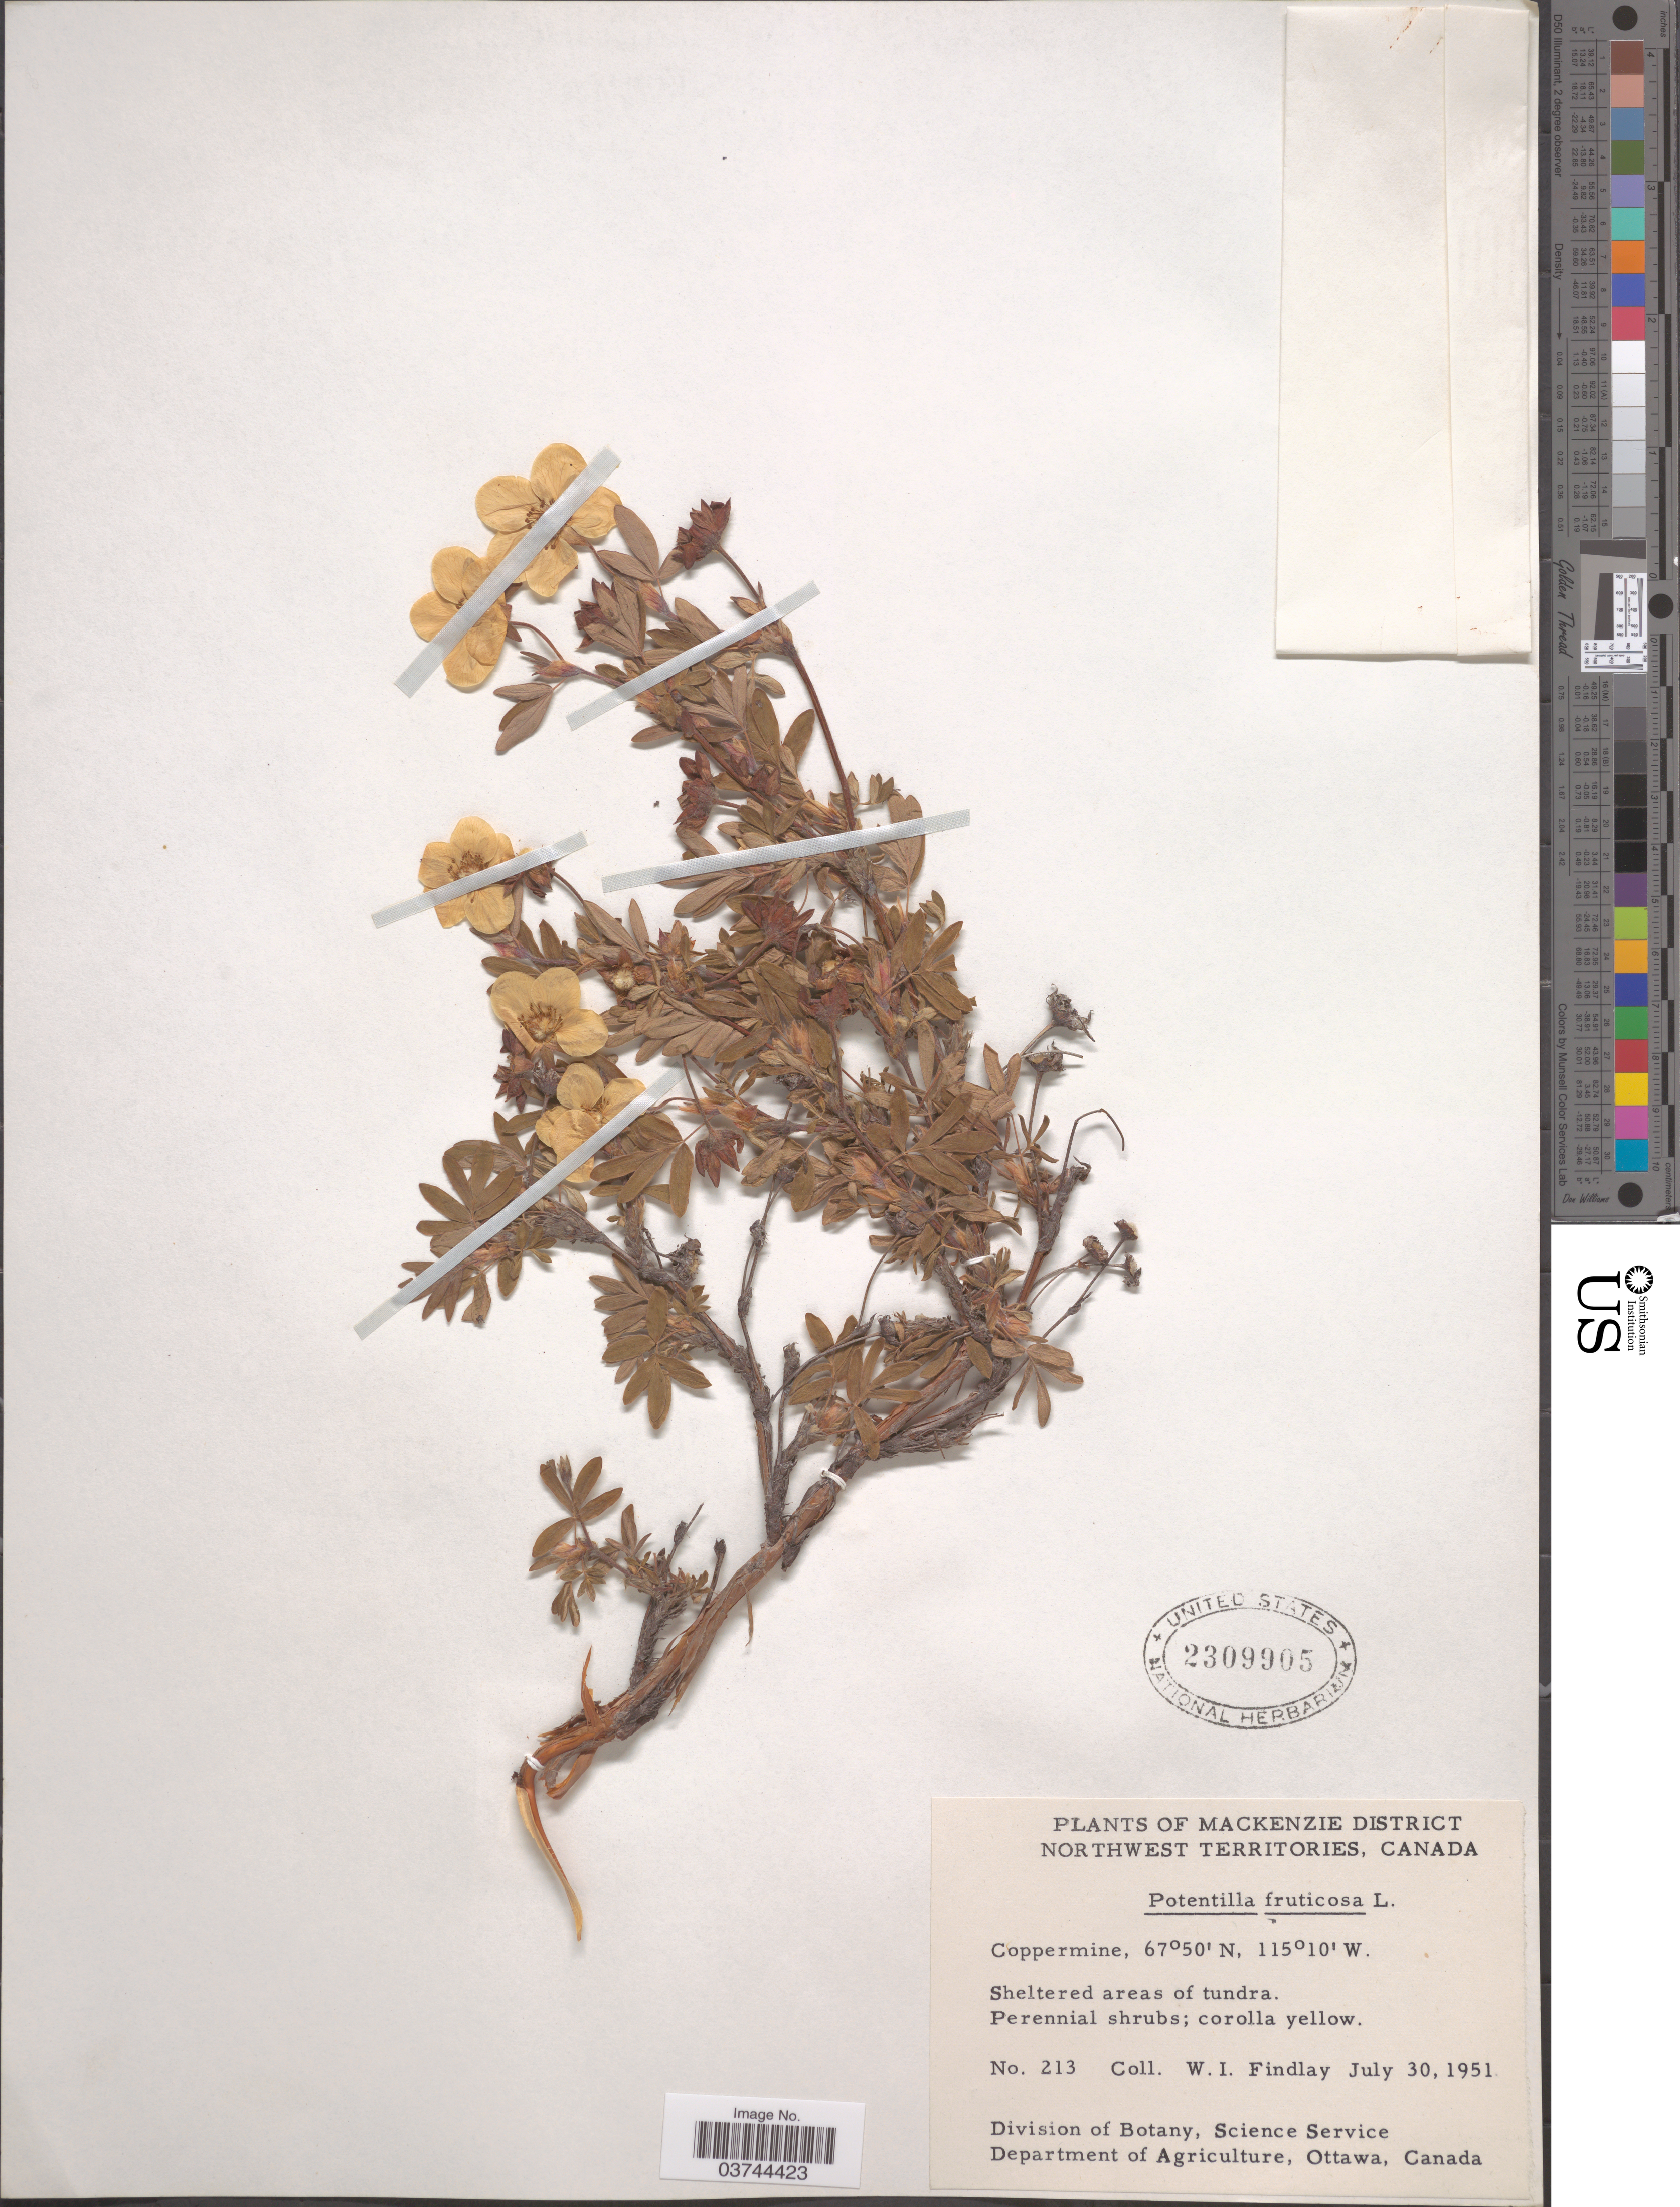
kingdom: Plantae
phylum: Tracheophyta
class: Magnoliopsida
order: Rosales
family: Rosaceae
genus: Dasiphora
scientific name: Dasiphora fruticosa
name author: (L.) Rydb.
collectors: W. Findlay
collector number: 213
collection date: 1951-07-30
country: Canada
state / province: Northwest Territories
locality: Mackenzie District. Coppermine.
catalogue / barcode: US 2309905